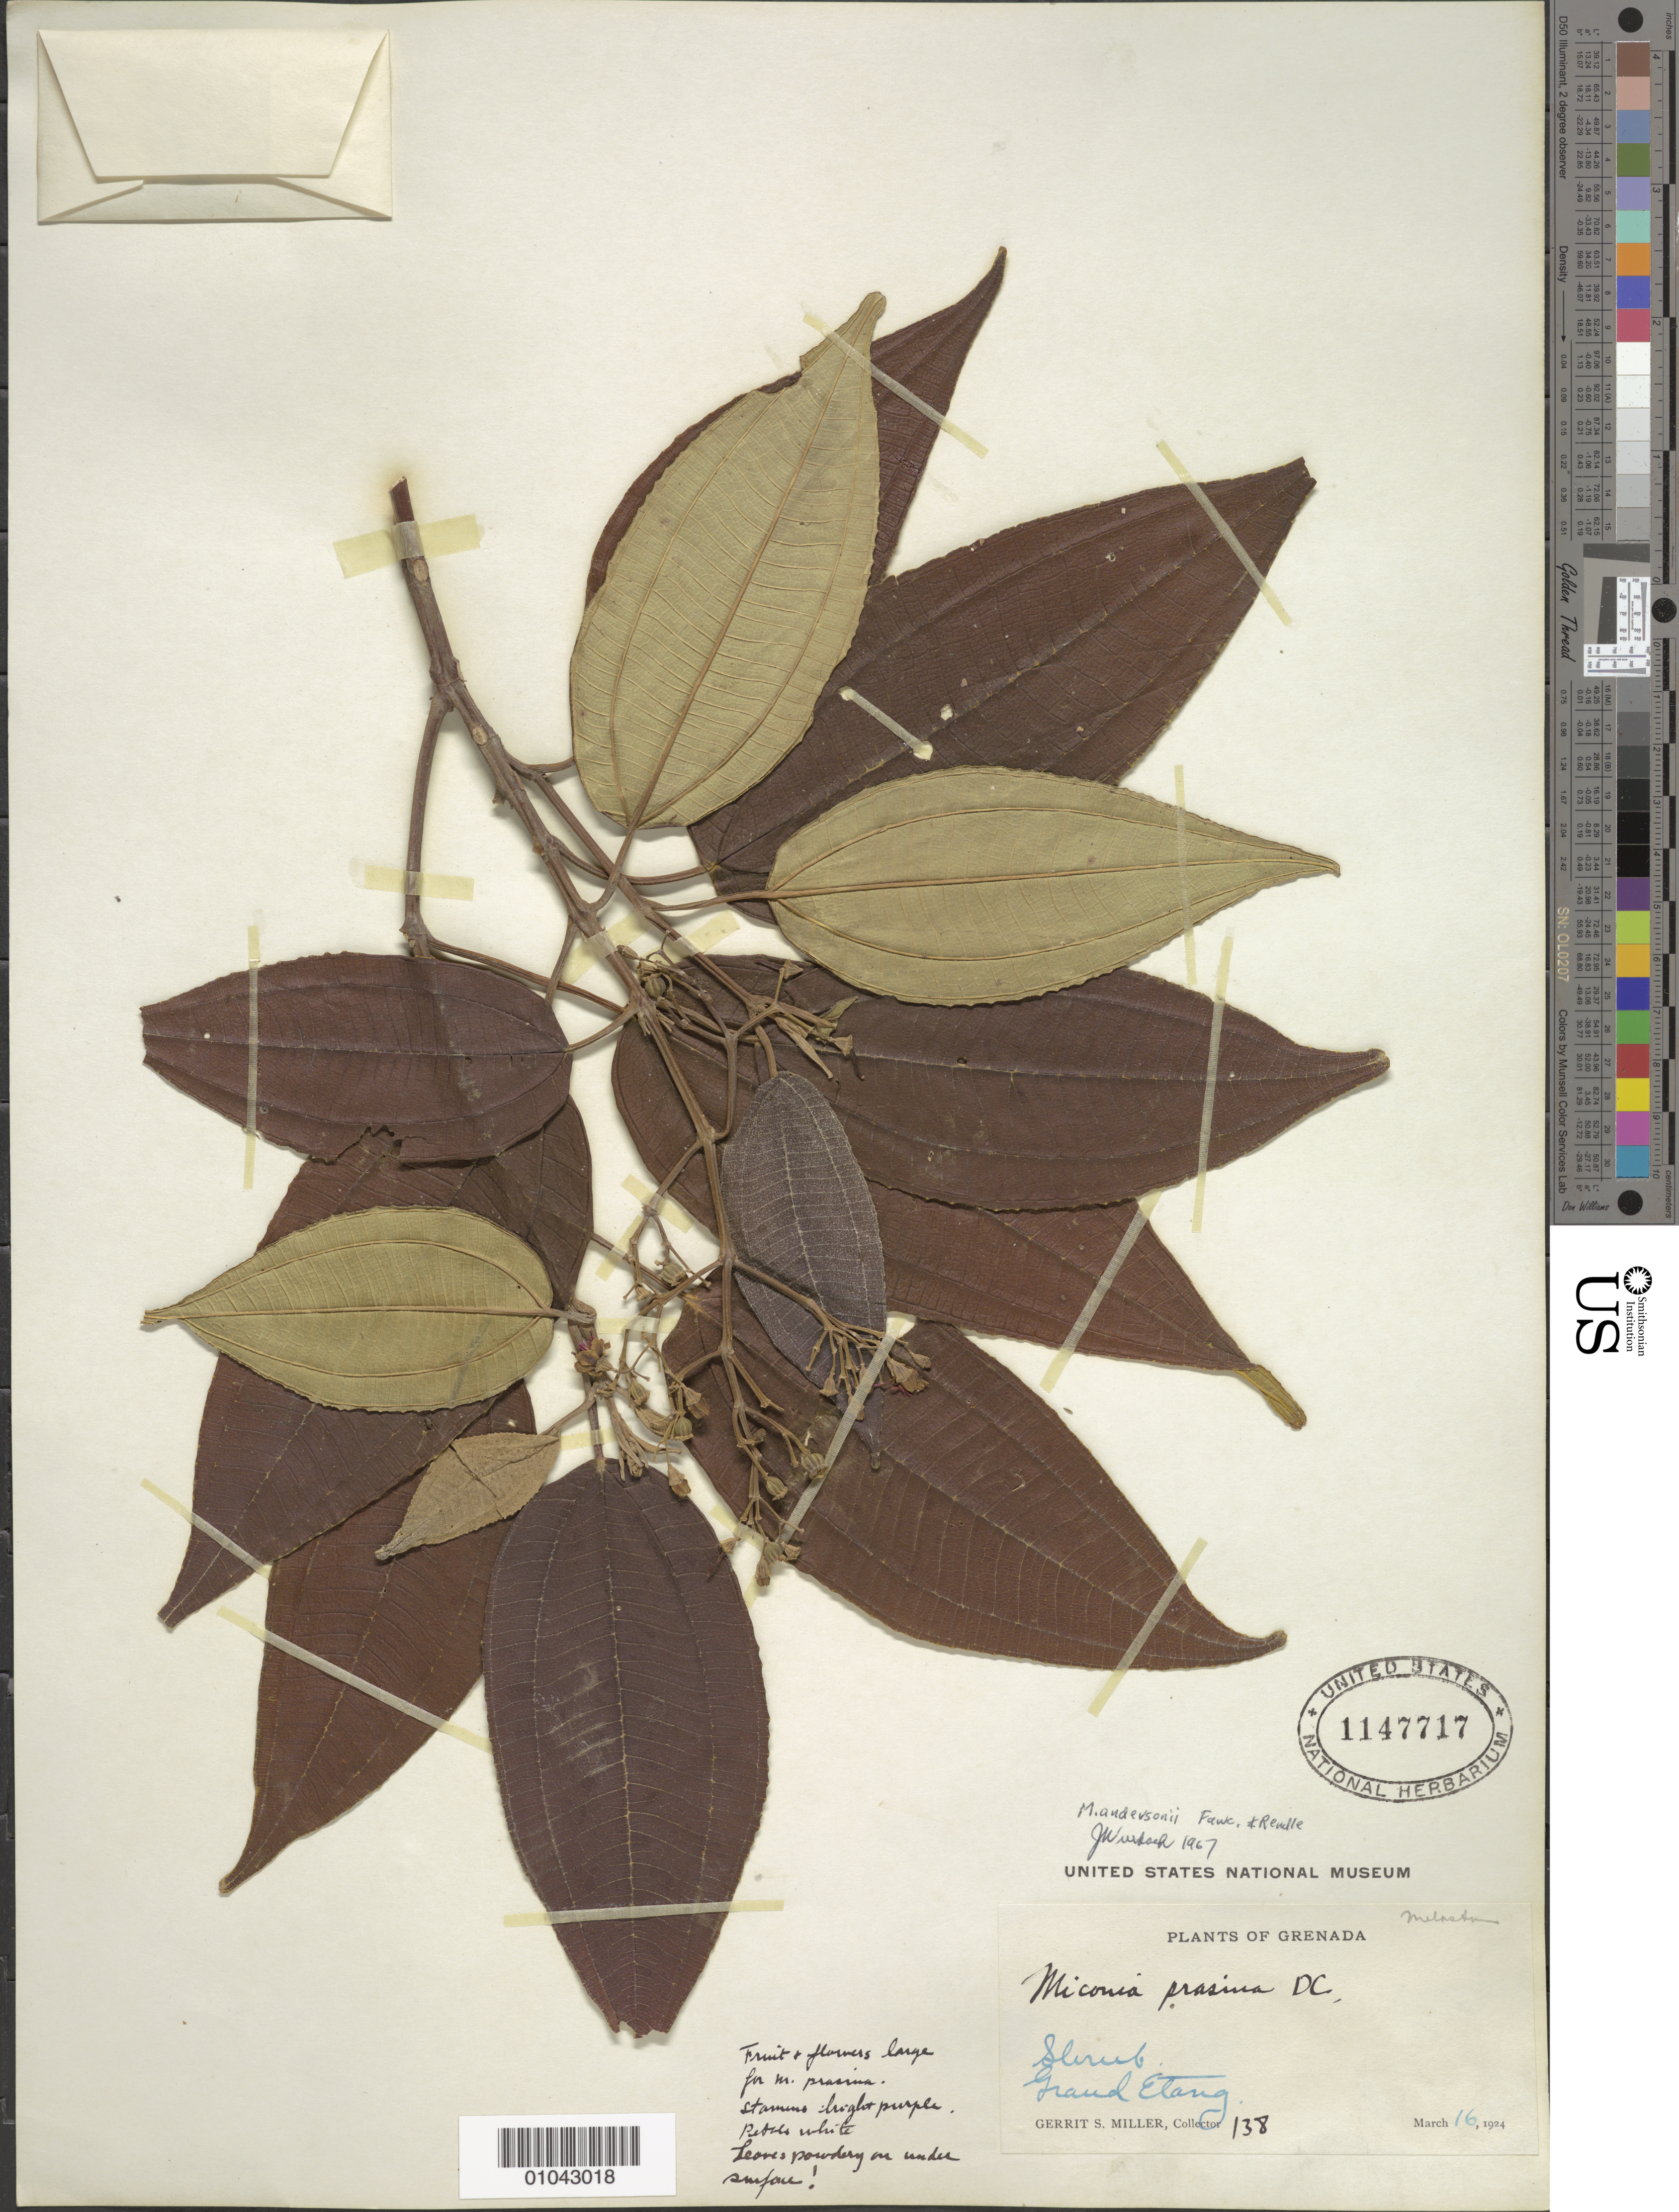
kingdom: Plantae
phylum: Tracheophyta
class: Magnoliopsida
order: Myrtales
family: Melastomataceae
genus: Miconia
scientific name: Miconia andersonii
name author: Fawc. & Rendle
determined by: Wurdack, John J., (US), US (UNITED STATES)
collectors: G. S. Miller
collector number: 138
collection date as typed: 16 Mar 1924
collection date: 1924-03-16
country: Grenada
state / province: Saint Andrew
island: Grenada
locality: Grand Etang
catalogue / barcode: US 1147717